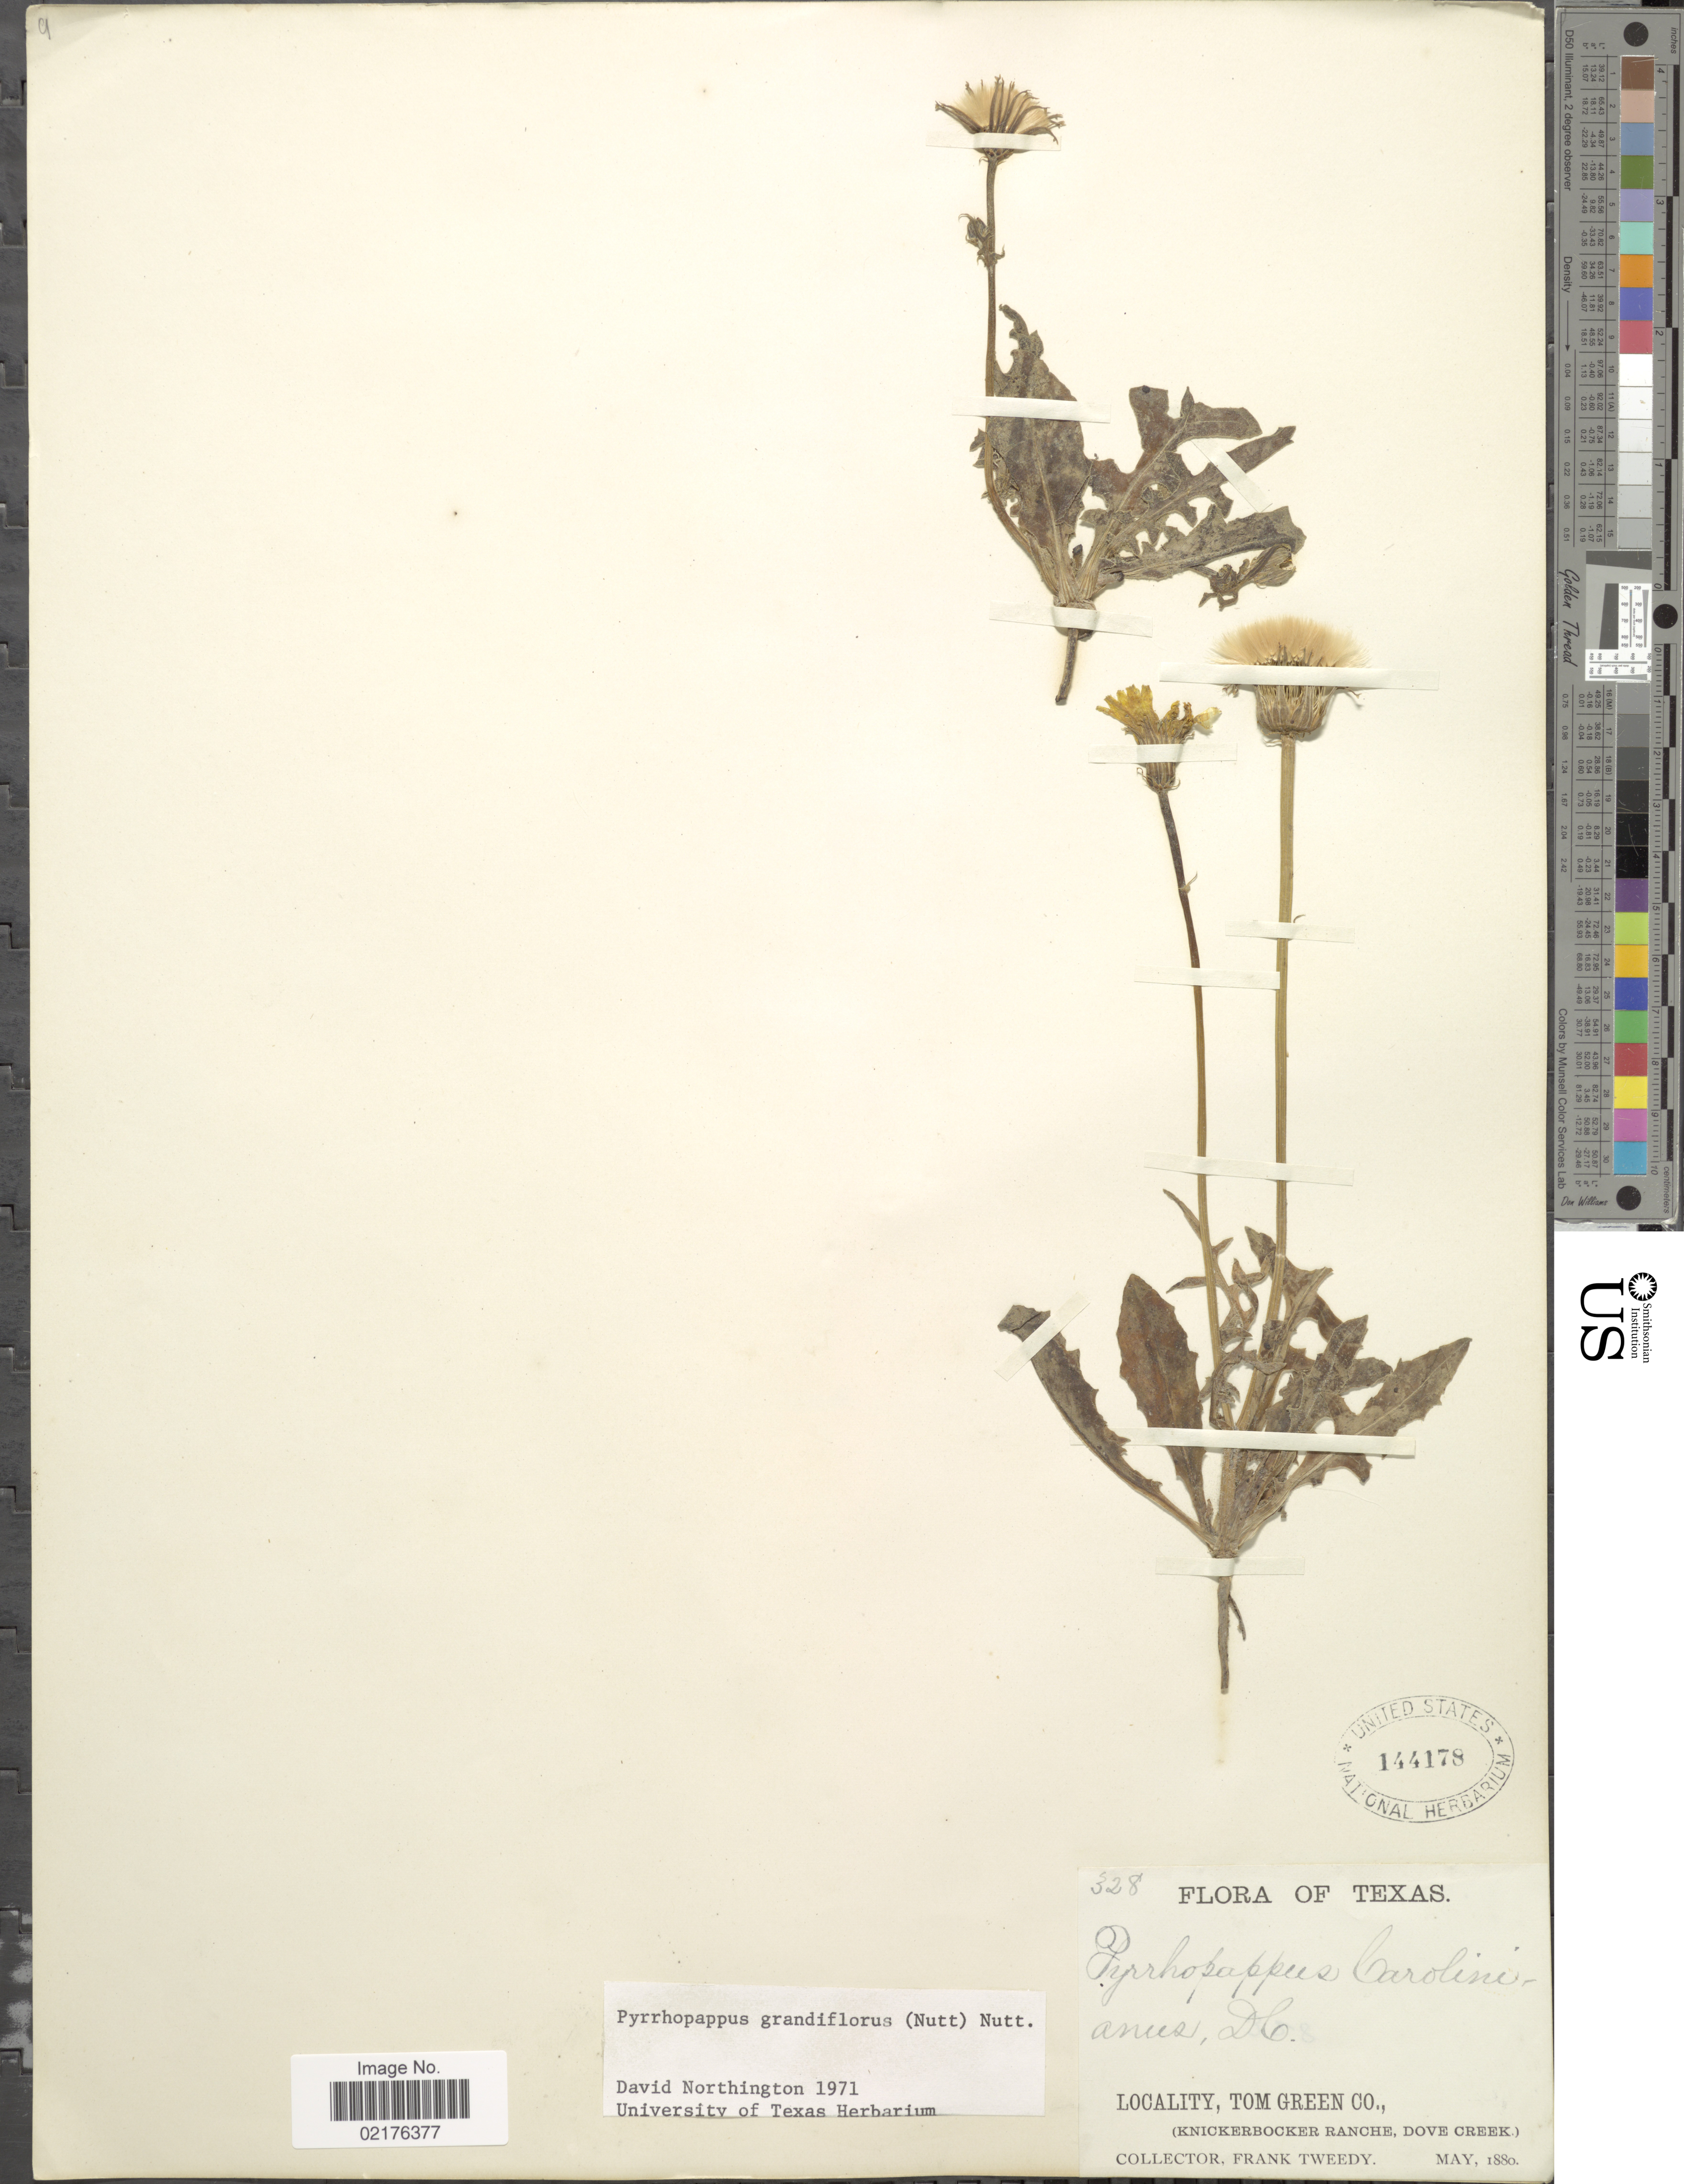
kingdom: Plantae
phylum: Tracheophyta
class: Magnoliopsida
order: Asterales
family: Asteraceae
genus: Pyrrhopappus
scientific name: Pyrrhopappus grandiflorus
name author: (Nutt.) Nutt.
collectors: F. Tweedy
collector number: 328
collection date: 1880-05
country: United States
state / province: Texas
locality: Tomn Green Co., (Knickerbocker Ranche, Dove Creek)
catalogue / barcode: US 144178